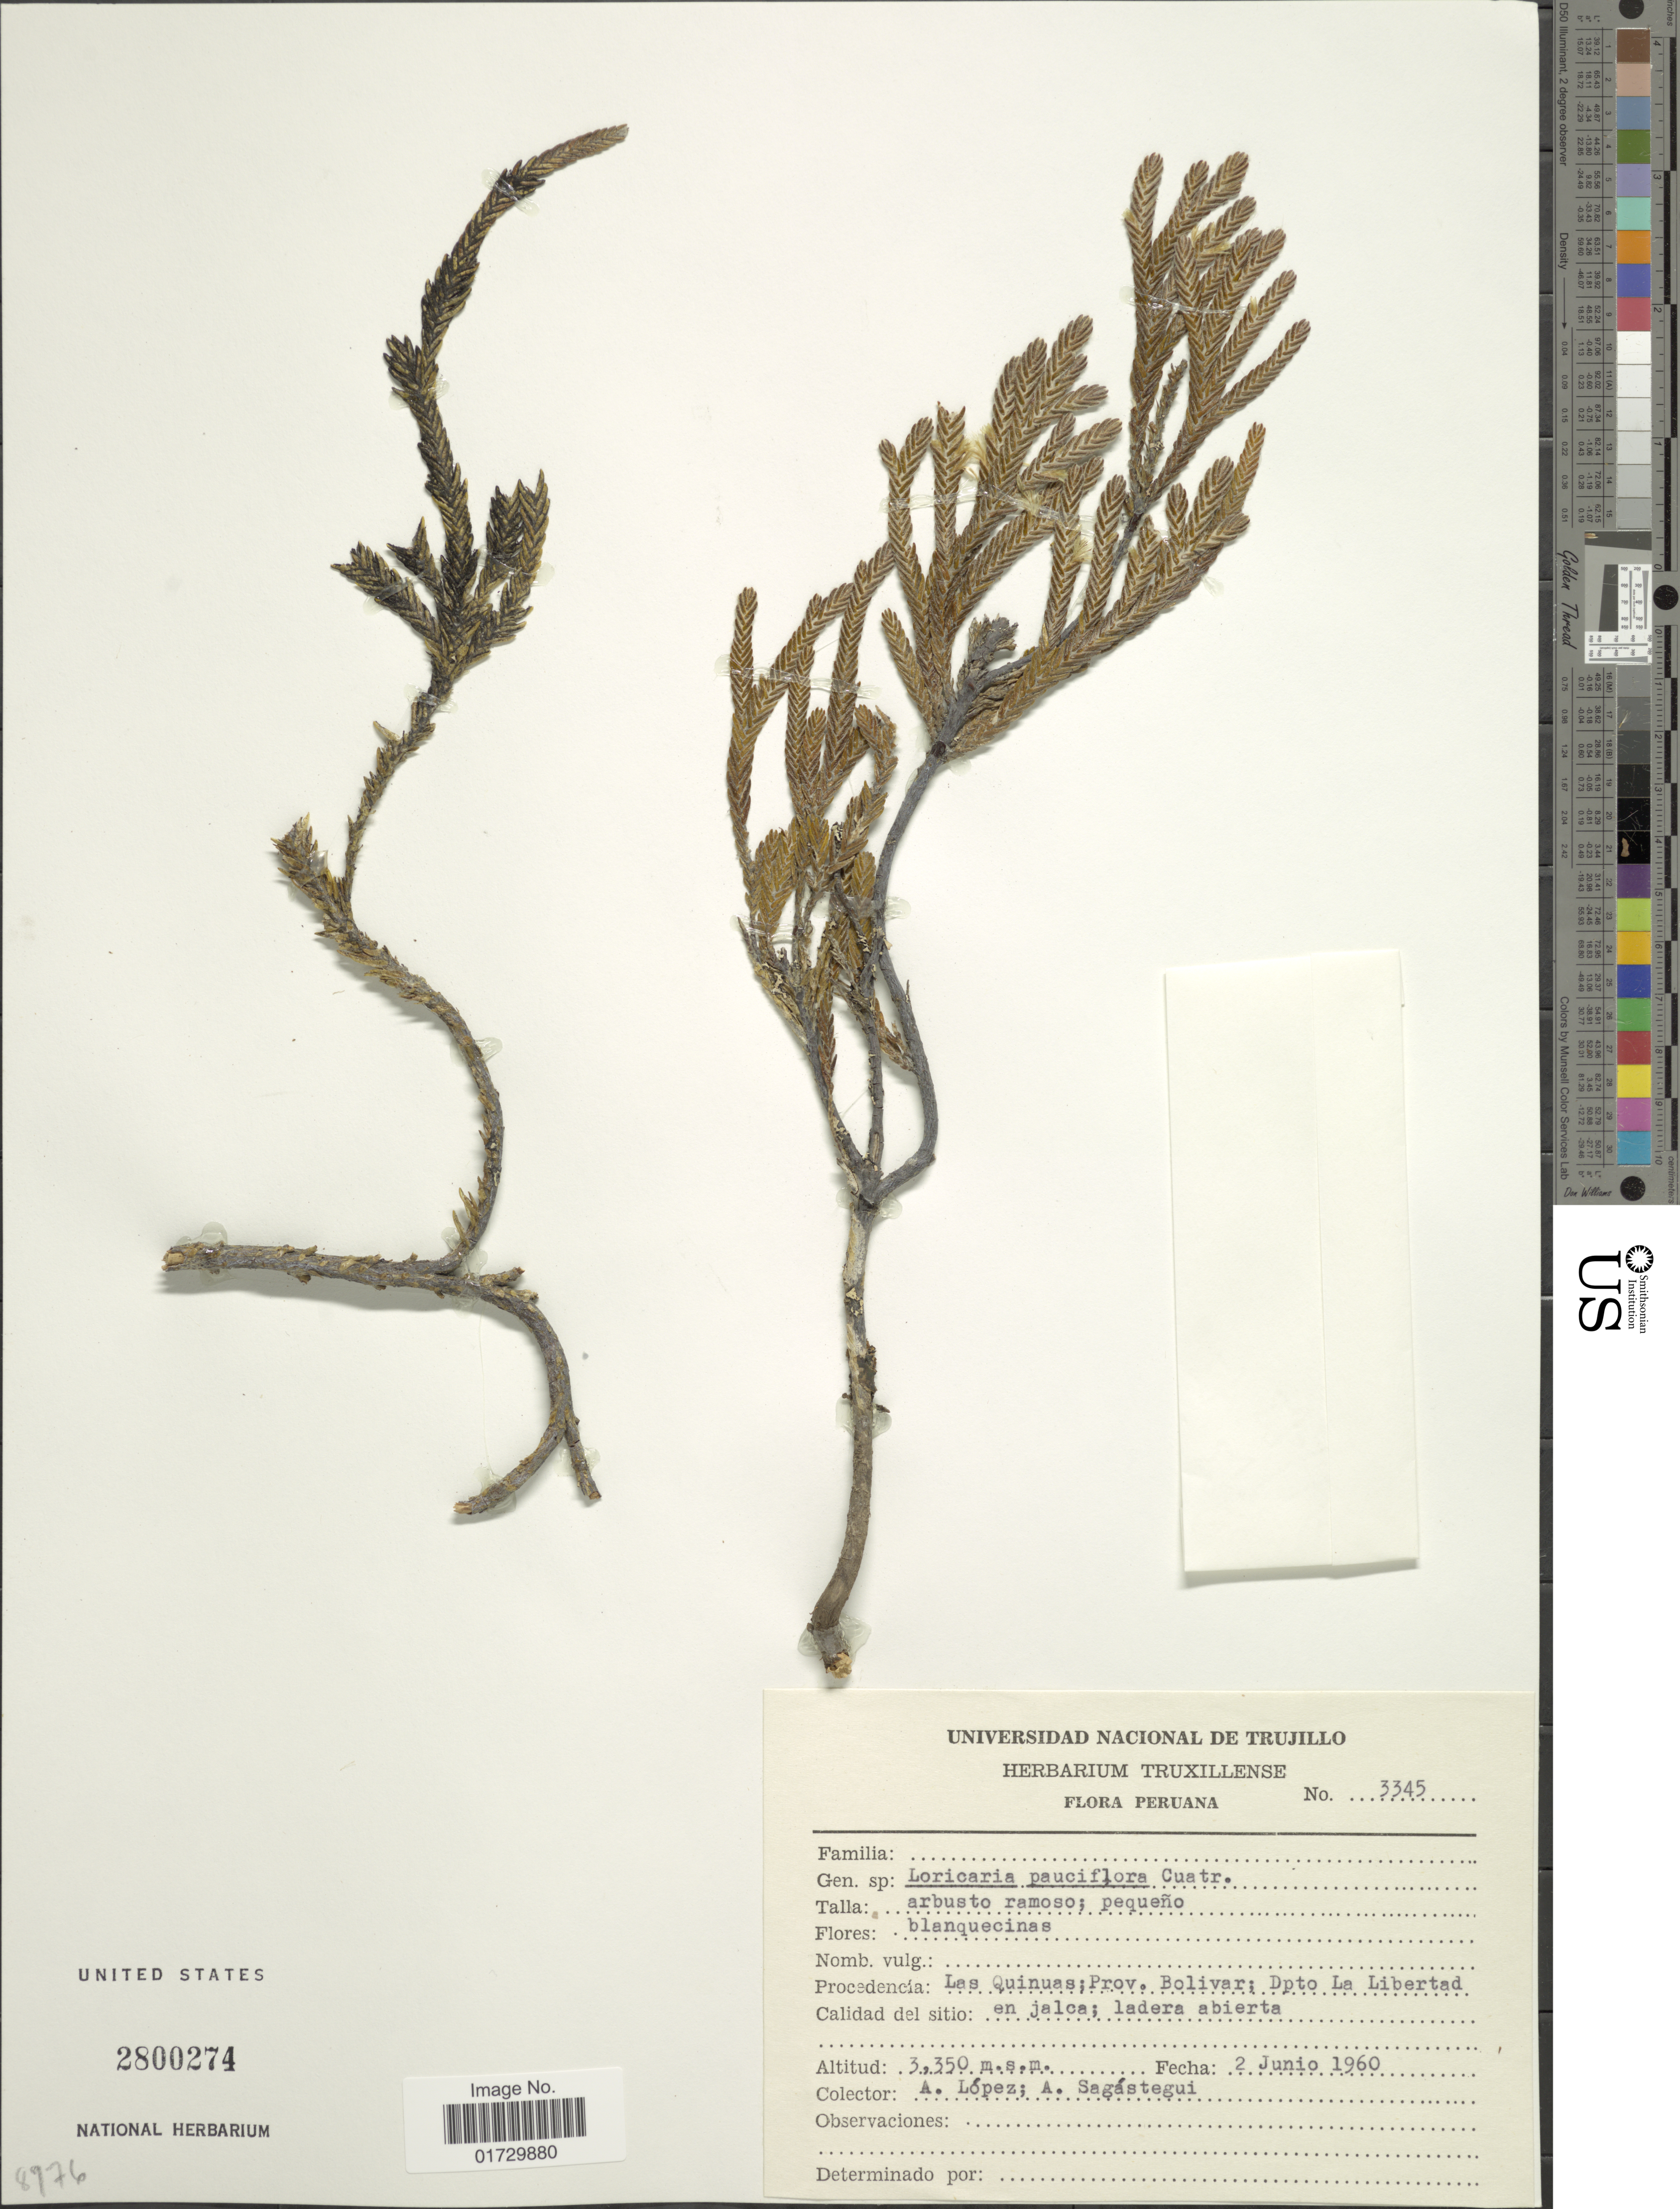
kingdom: Plantae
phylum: Tracheophyta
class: Magnoliopsida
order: Asterales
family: Asteraceae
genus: Loricaria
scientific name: Loricaria pauciflora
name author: Cuatrec.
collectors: A. Lopez & A. Sagástegui A.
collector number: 3345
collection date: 1960-06-02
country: Peru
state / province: La Libertad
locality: Procedencia: Las Quinuas; Prov. Bolivar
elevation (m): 3350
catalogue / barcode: US 2800274